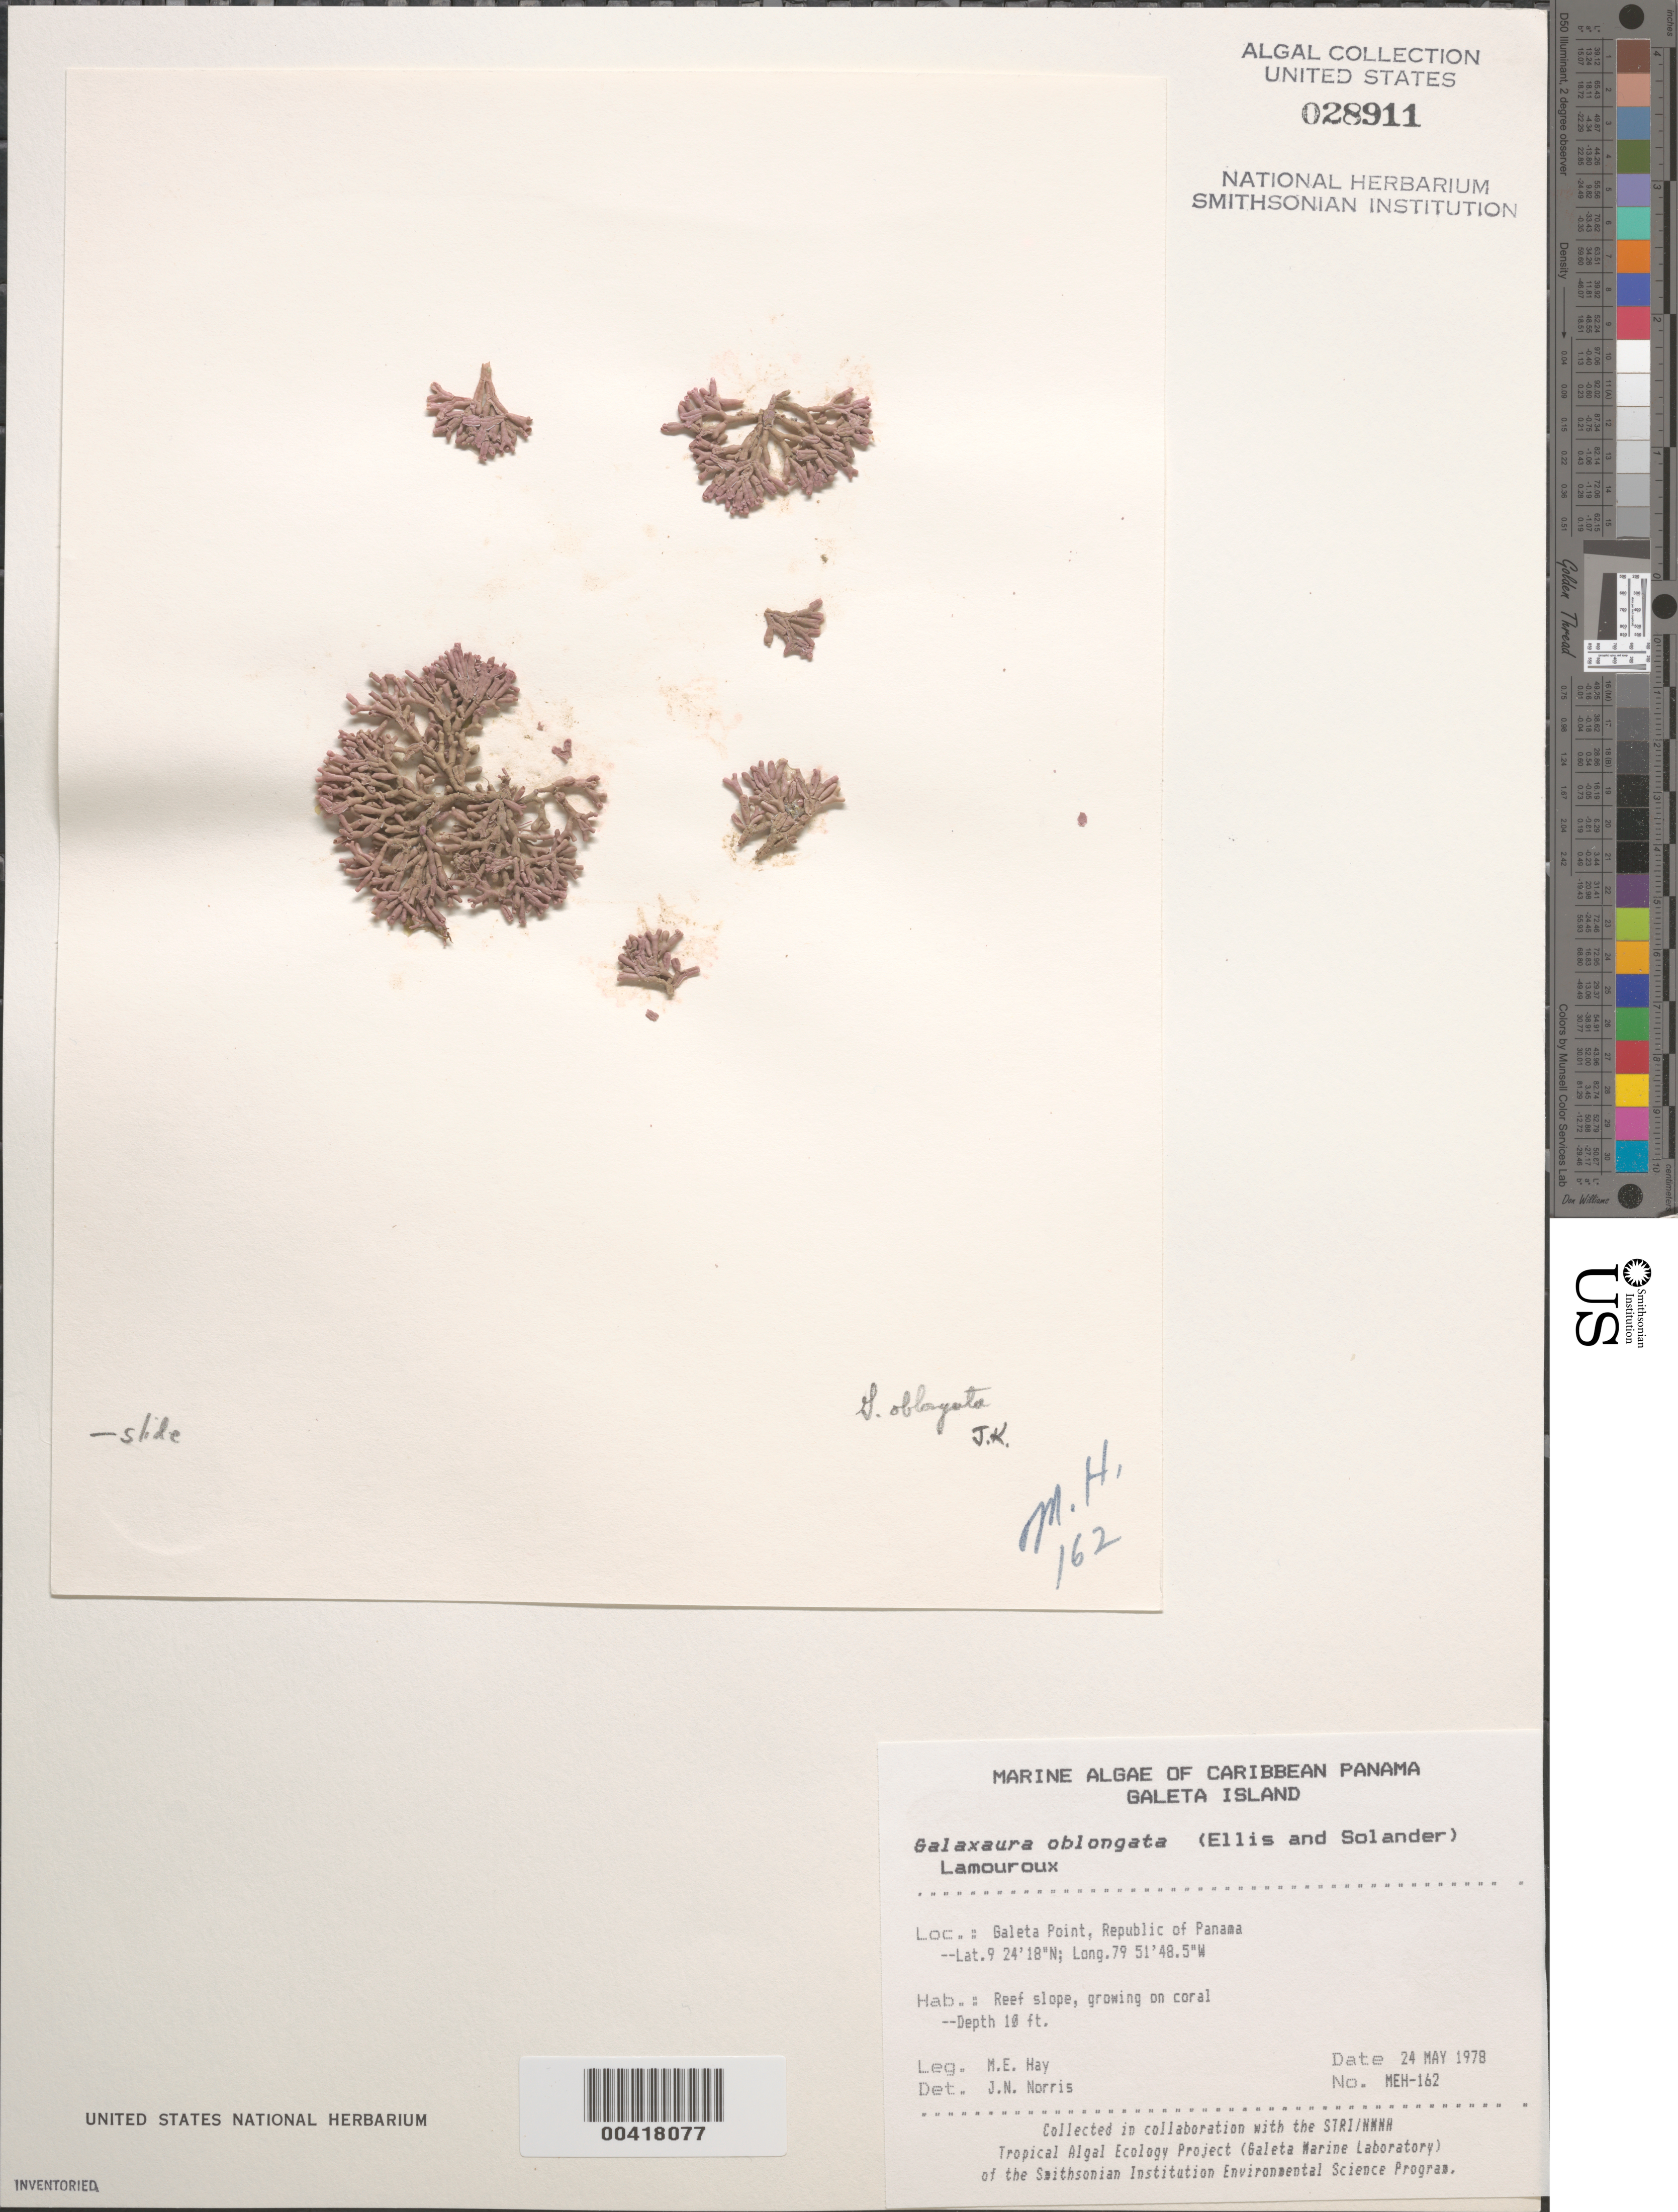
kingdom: Plantae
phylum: Rhodophyta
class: Florideophyceae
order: Nemaliales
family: Galaxauraceae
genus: Tricleocarpa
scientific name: Tricleocarpa fragilis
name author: (L.) Huisman & R.A. Towns.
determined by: Algae name updating Project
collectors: M. E. Hay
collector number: MEH-162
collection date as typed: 24 May 1978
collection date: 1978-05-24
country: Panama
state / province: Colón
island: Galeta Island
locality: Galeta Point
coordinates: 9 24' 18" N, 79 51' 48.5" W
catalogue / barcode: US 28911